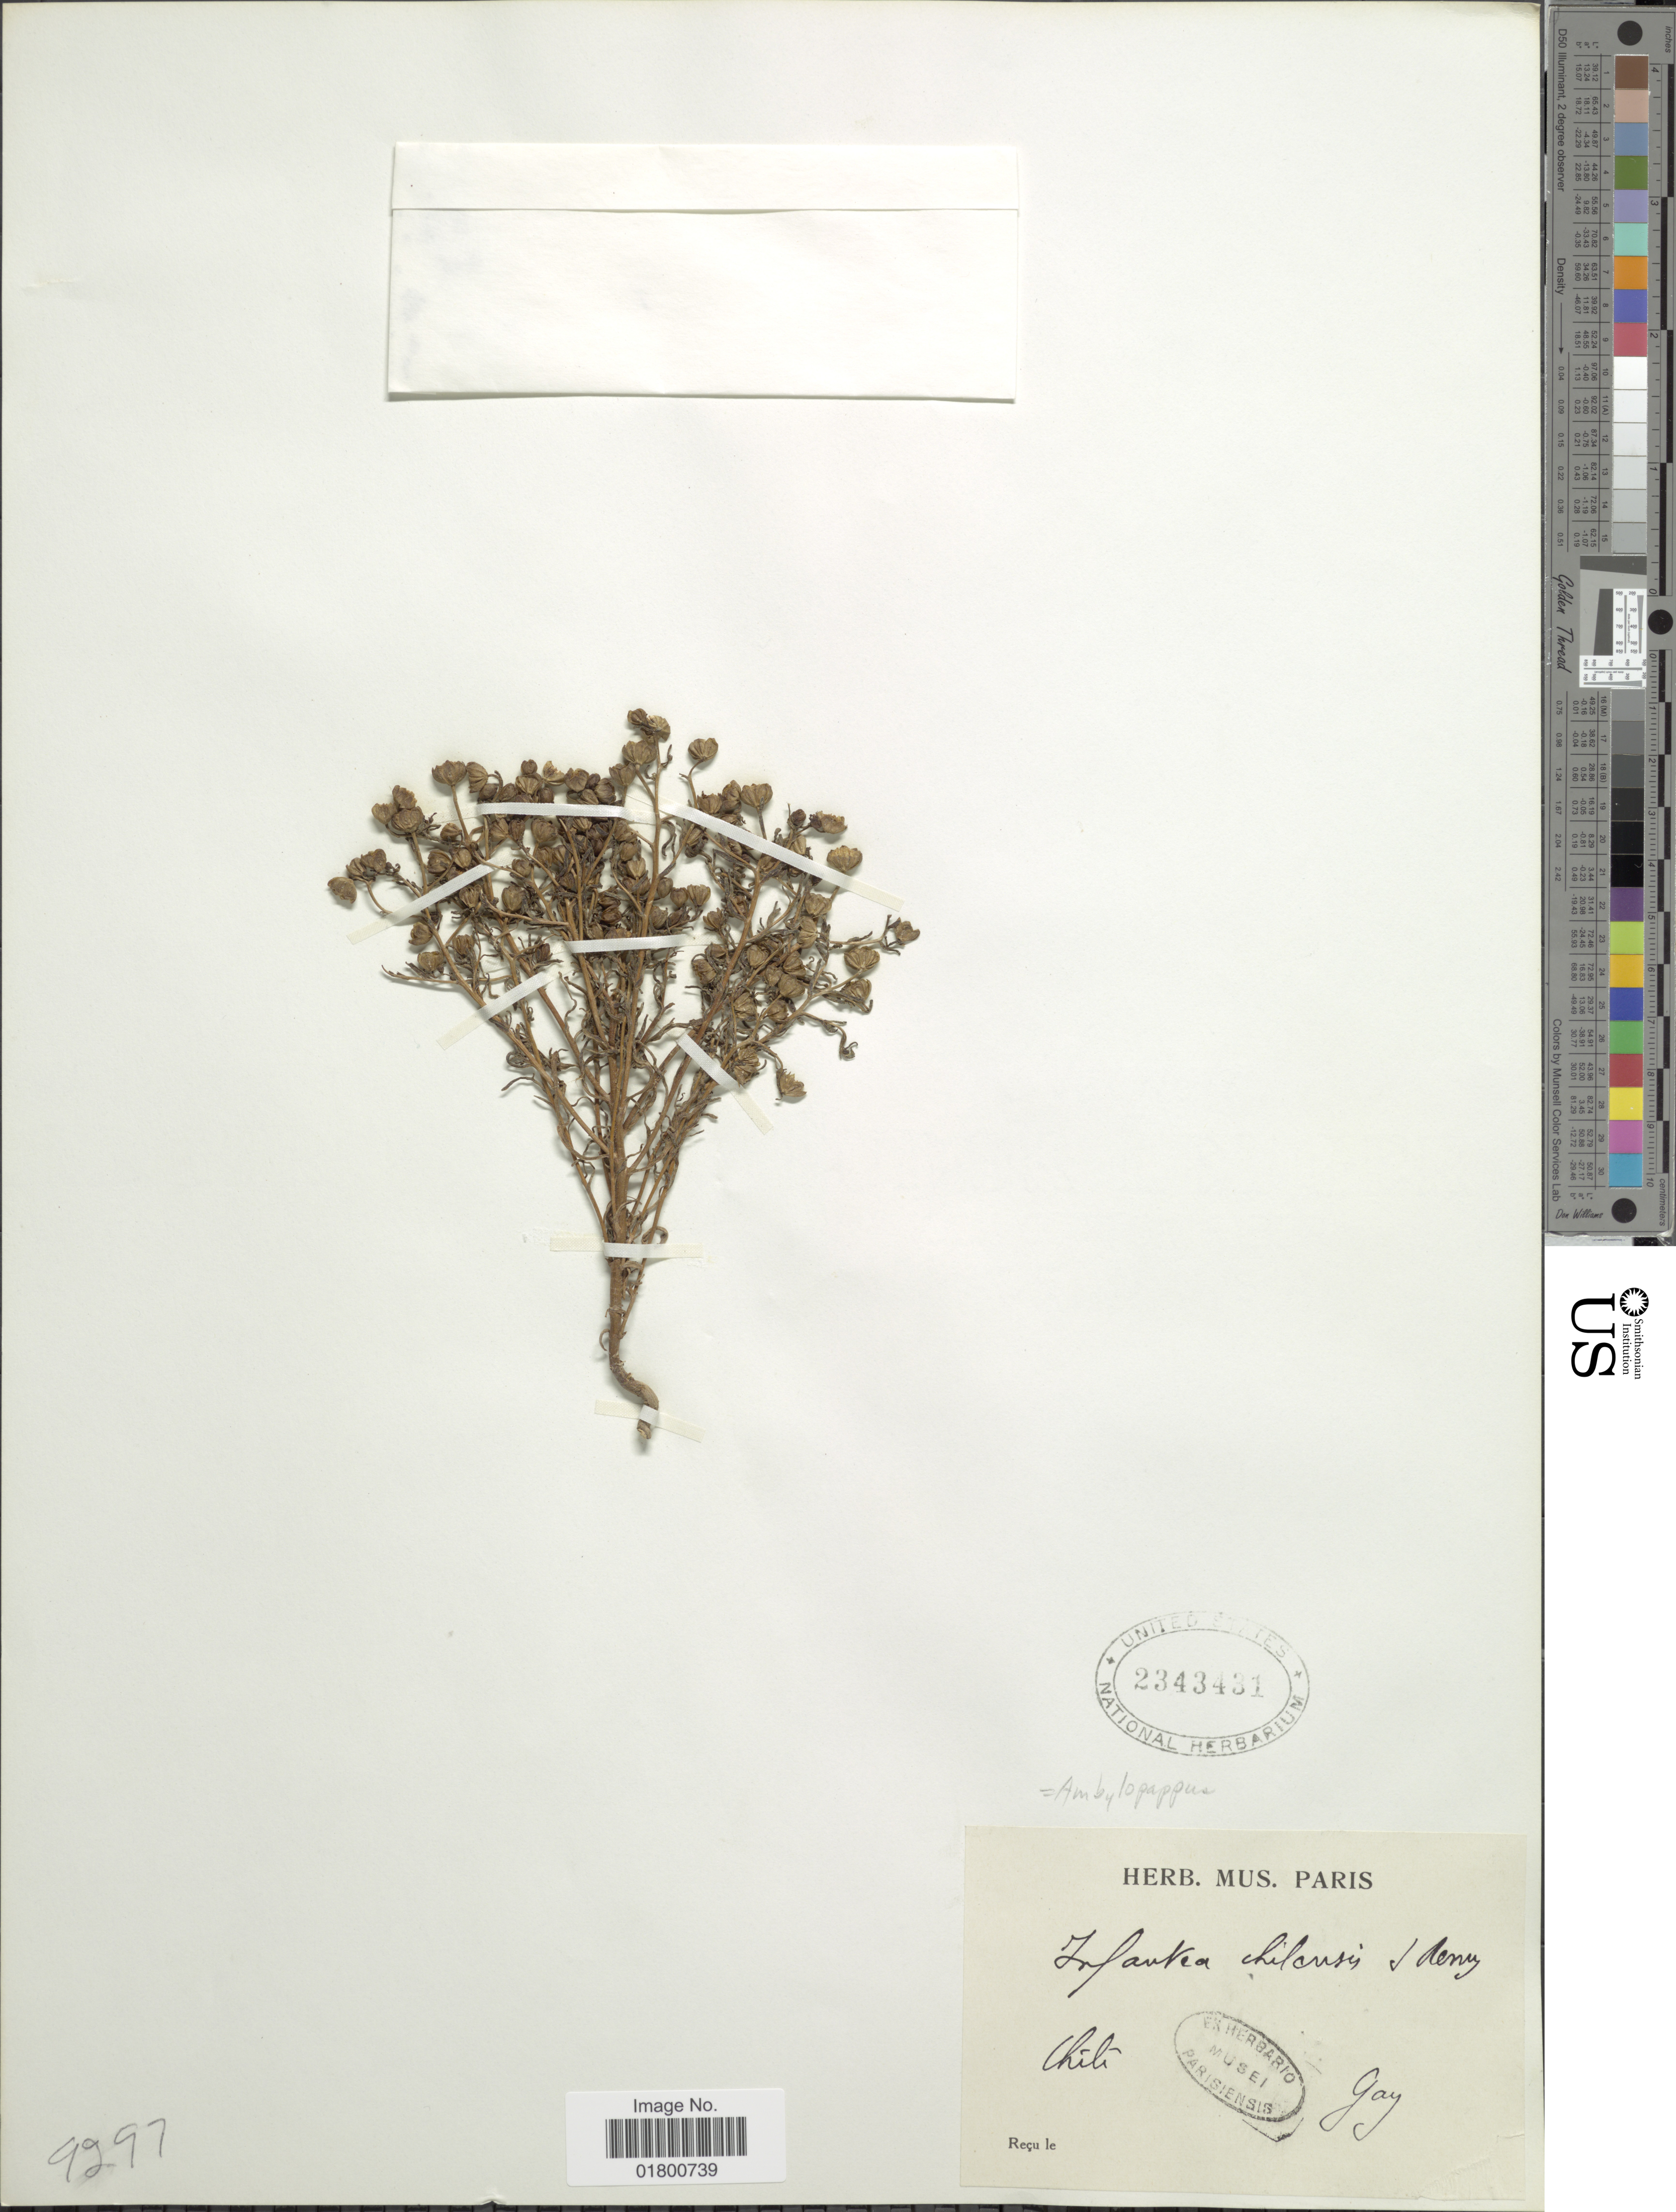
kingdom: Plantae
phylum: Tracheophyta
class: Magnoliopsida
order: Asterales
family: Asteraceae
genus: Amblyopappus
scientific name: Amblyopappus pusillus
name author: Hook. & Arn.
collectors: -- Gay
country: Chile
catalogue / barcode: US 2343431